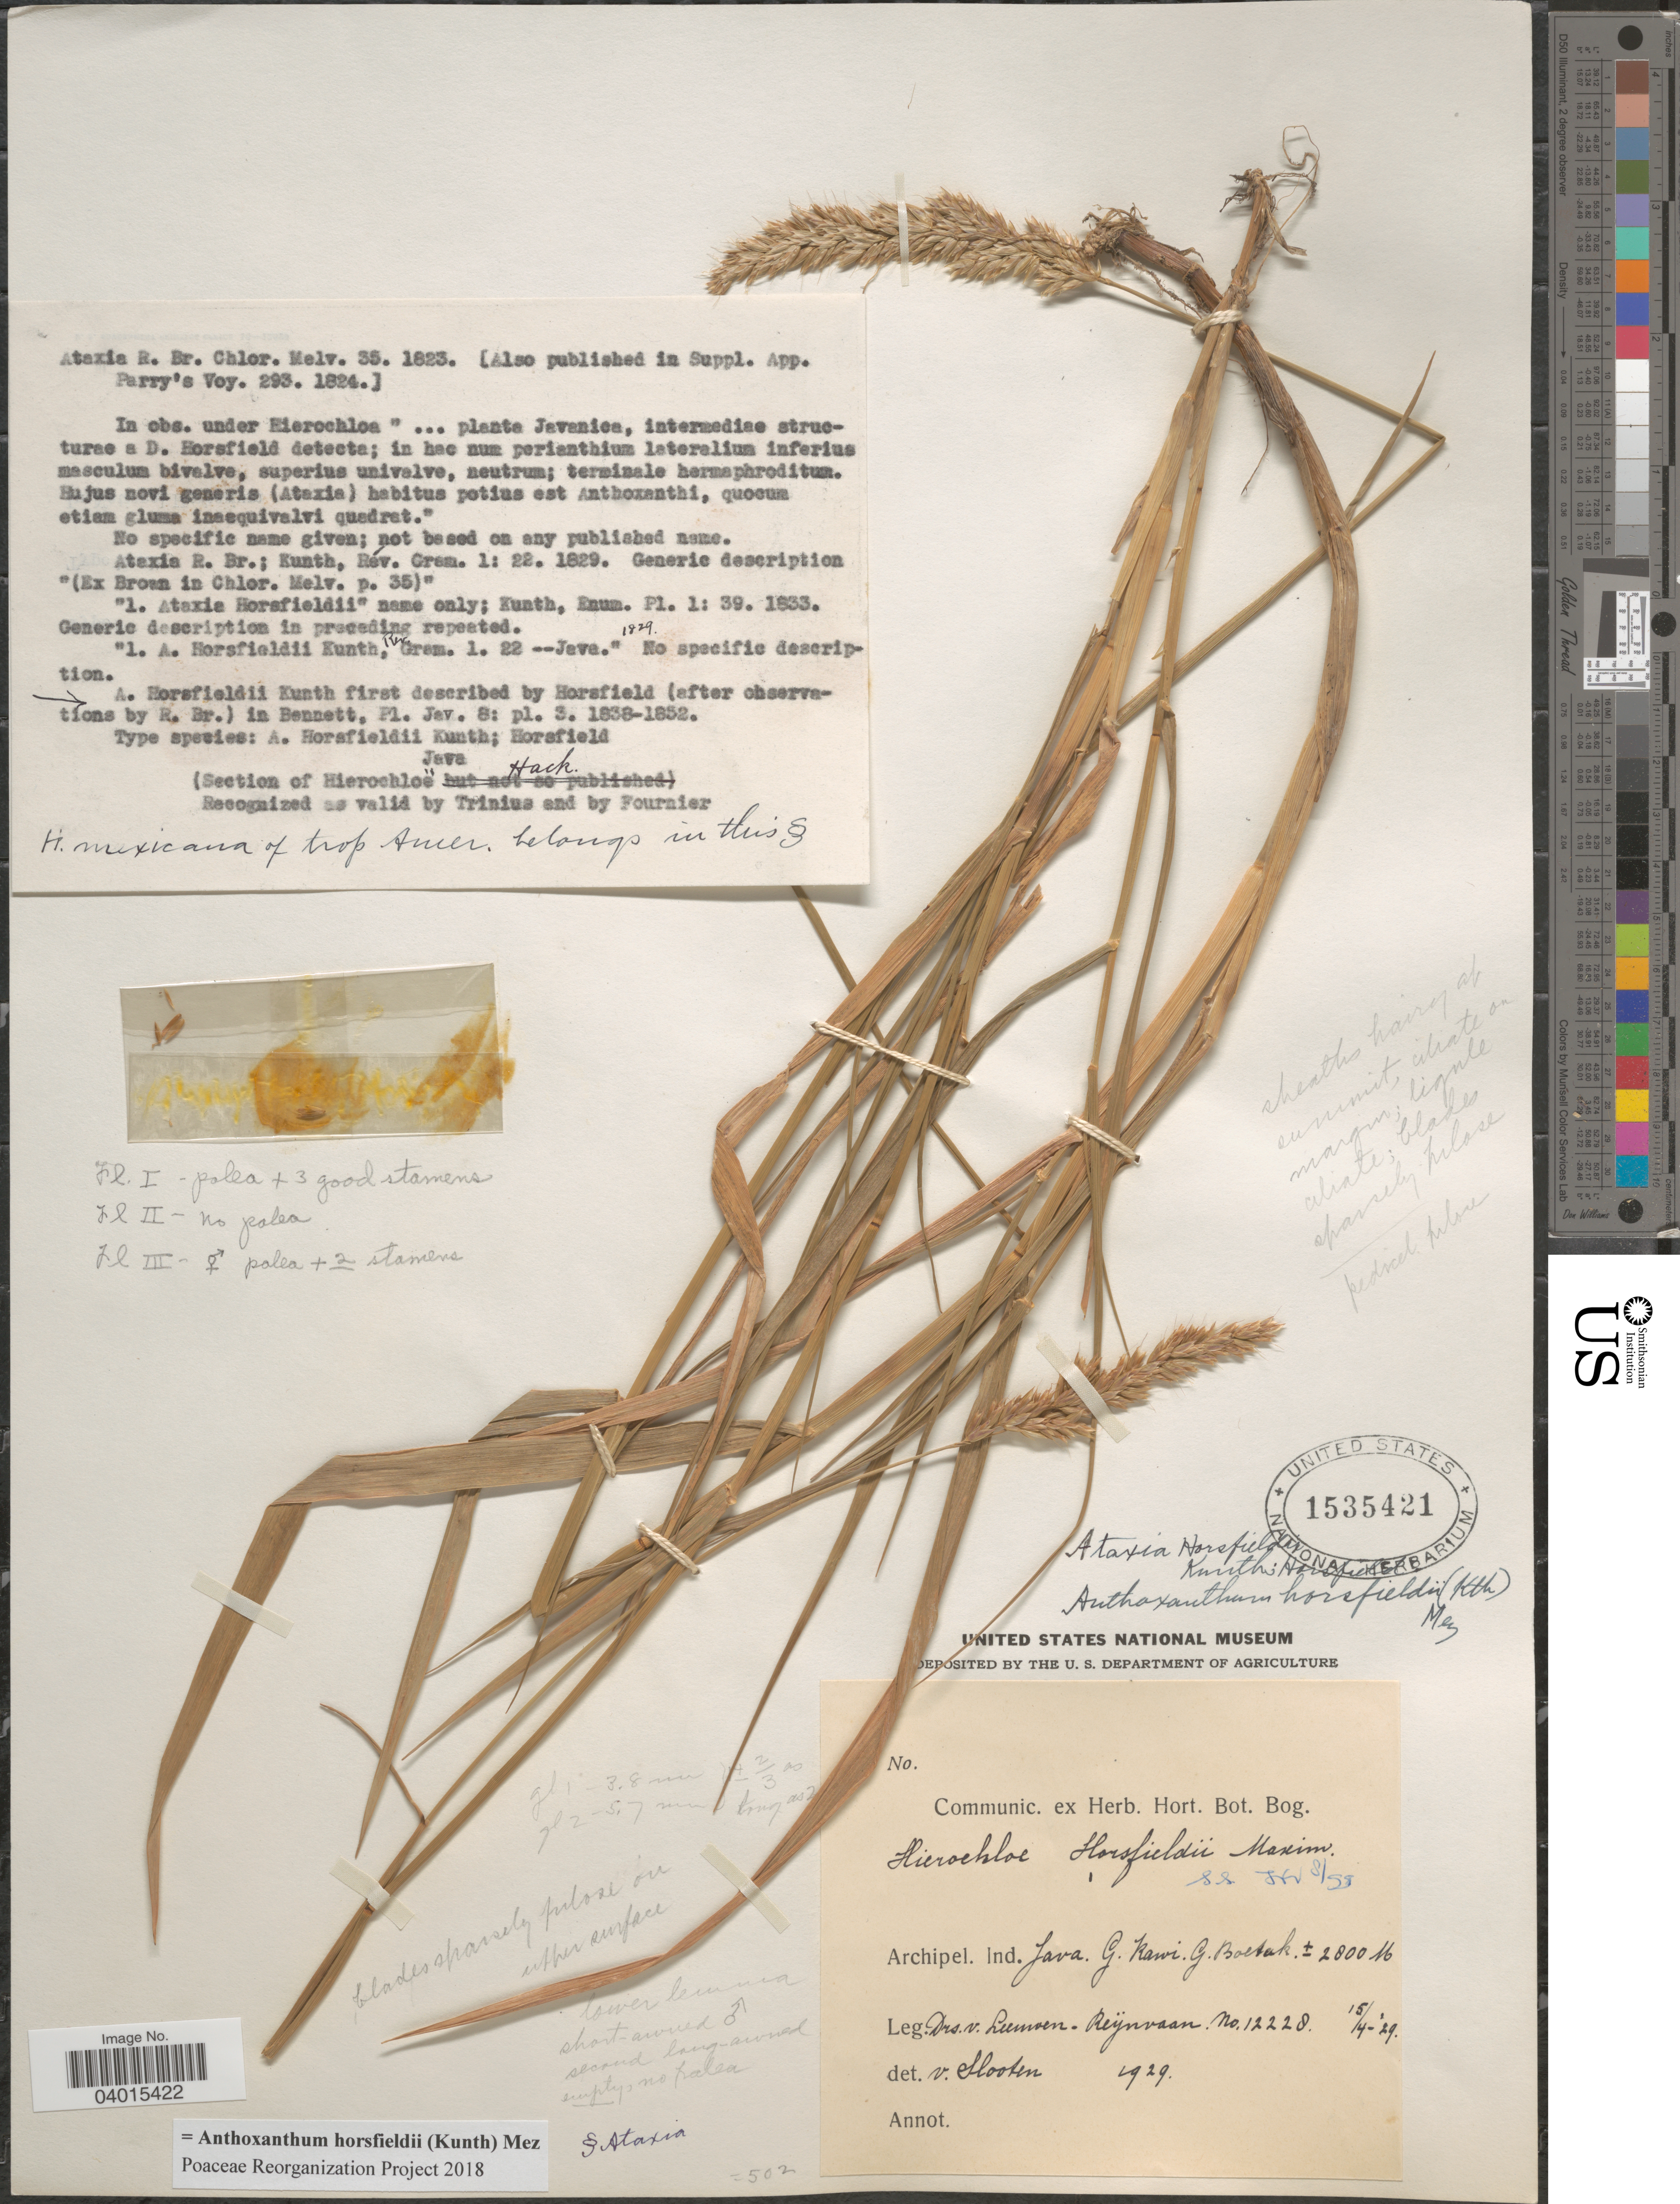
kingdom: Plantae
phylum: Tracheophyta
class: Liliopsida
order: Poales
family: Poaceae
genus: Anthoxanthum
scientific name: Anthoxanthum horsfieldii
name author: (Benn.) Mez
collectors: Leeuwen-Reijnvaarn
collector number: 12228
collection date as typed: Transcribed d/m/y: 15/4/29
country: Indonesia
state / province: Java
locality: Archipel. Ind. Java. G. Rawi. G. Boetak.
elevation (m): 2800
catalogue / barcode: US 1535421